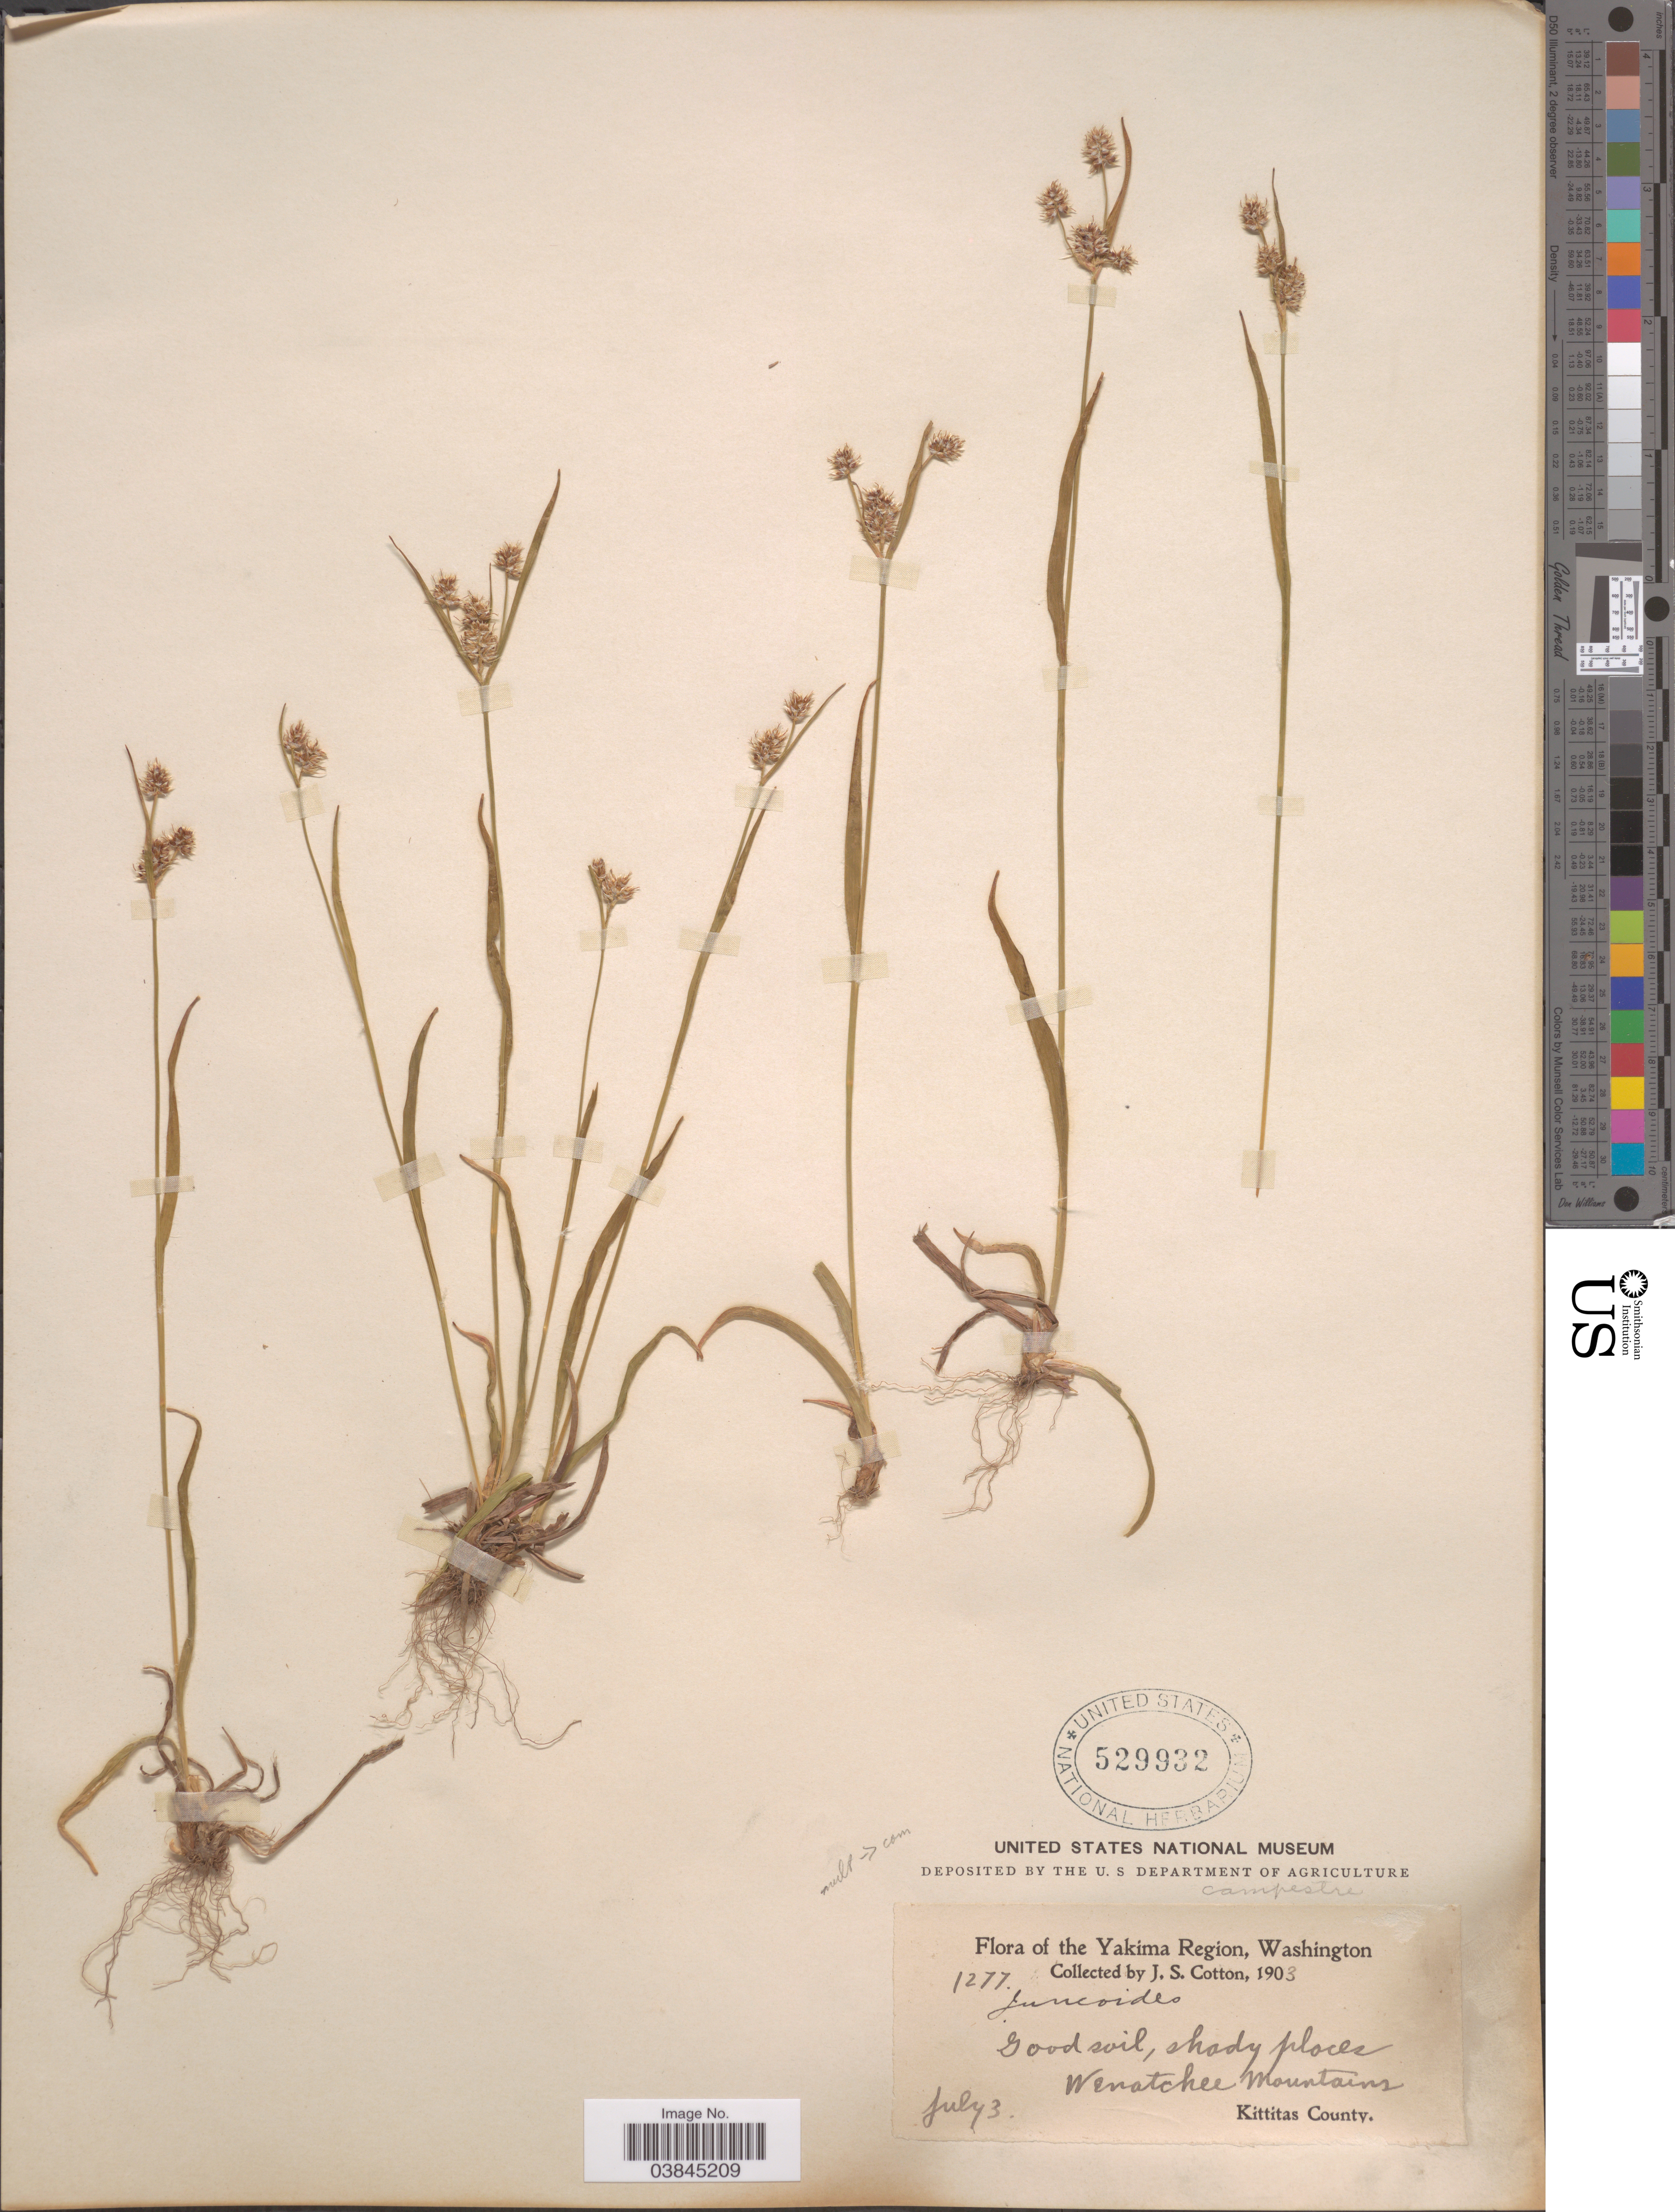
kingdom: Plantae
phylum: Tracheophyta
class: Liliopsida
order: Poales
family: Juncaceae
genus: Luzula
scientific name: Luzula campestris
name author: (L.) DC.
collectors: J. S. Cotton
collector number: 1277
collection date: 1903-07-03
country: United States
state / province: Washington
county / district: Kittitas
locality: The Yakima Region. Wenatchee Mountains. Kittitas County.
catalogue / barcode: US 529932